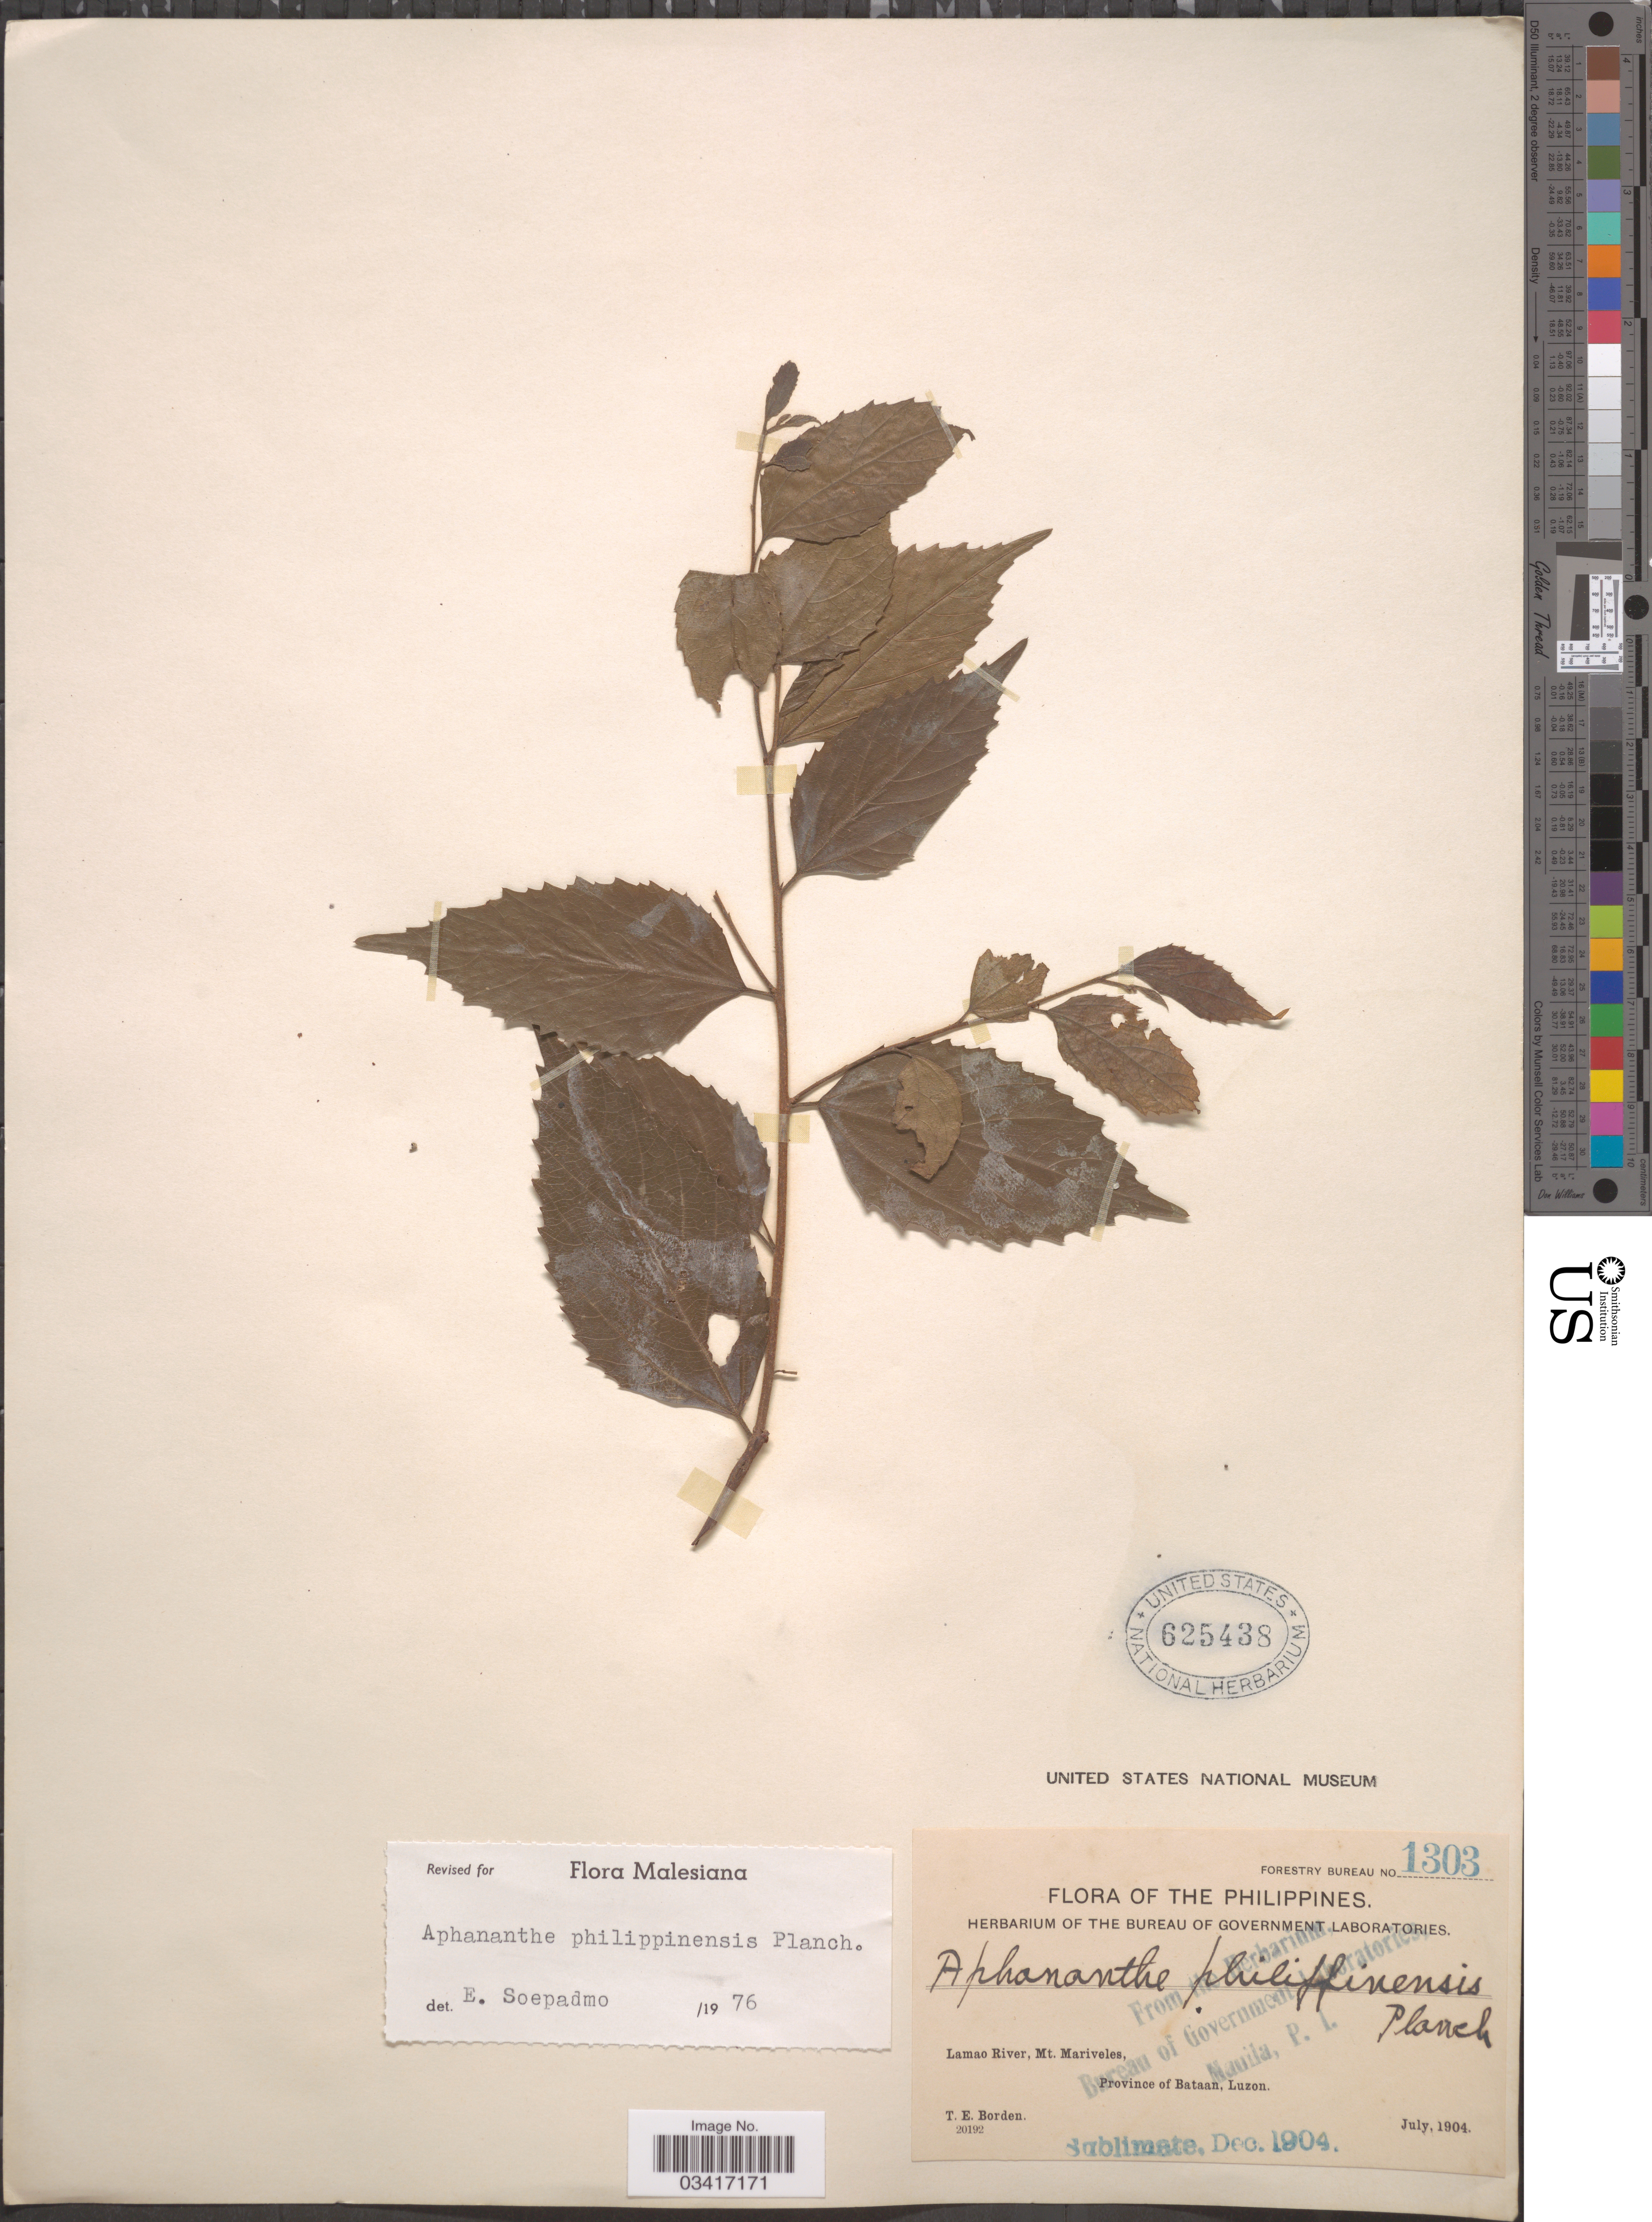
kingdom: Plantae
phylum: Tracheophyta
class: Magnoliopsida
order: Rosales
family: Cannabaceae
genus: Aphananthe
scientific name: Aphananthe philippinensis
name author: Planch.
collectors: T. E. Borden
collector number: Forestry Bureau 1303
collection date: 1904-07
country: Philippines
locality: Lamao River, Mt. Mariveles, Province of Bataan, Luzon.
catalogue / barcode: US 625438